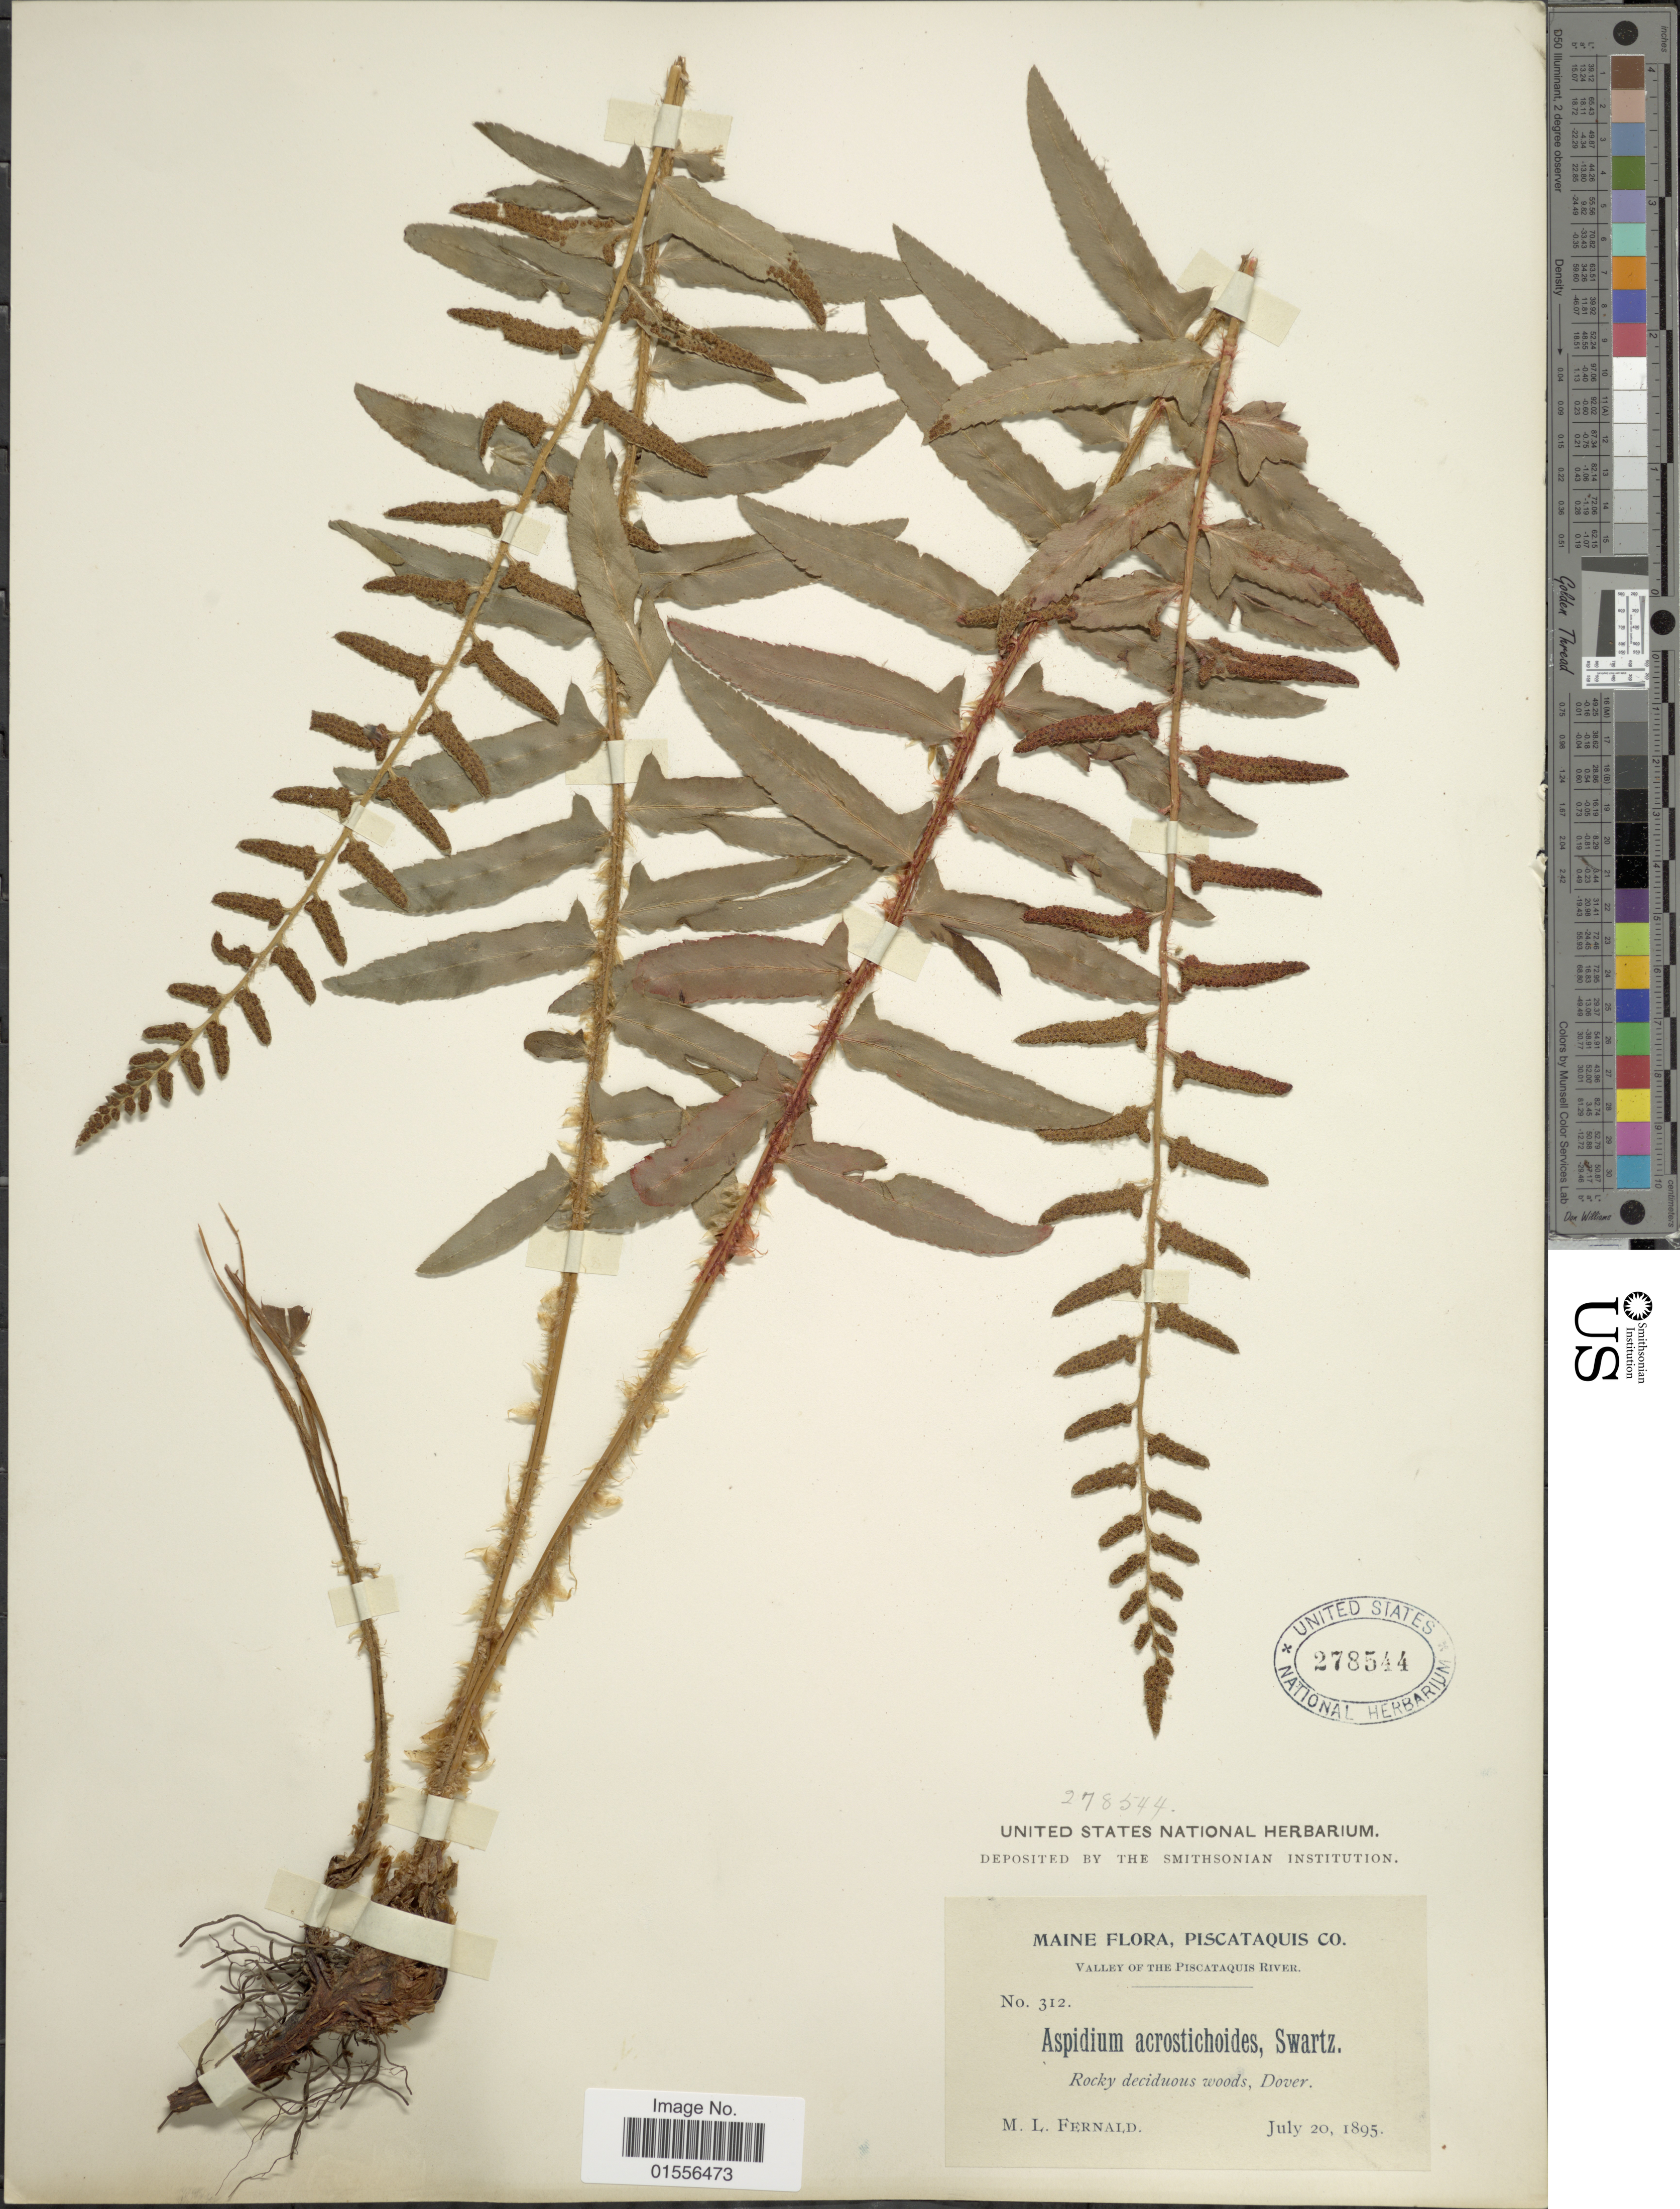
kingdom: Plantae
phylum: Tracheophyta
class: Polypodiopsida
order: Polypodiales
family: Dryopteridaceae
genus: Polystichum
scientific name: Polystichum acrostichoides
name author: (Michx.) Schott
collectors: M. L. Fernald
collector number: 312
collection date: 1895-07-20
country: United States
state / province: Maine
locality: Piscataquis Co, Valley of the Piscataquis River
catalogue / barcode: US 278544